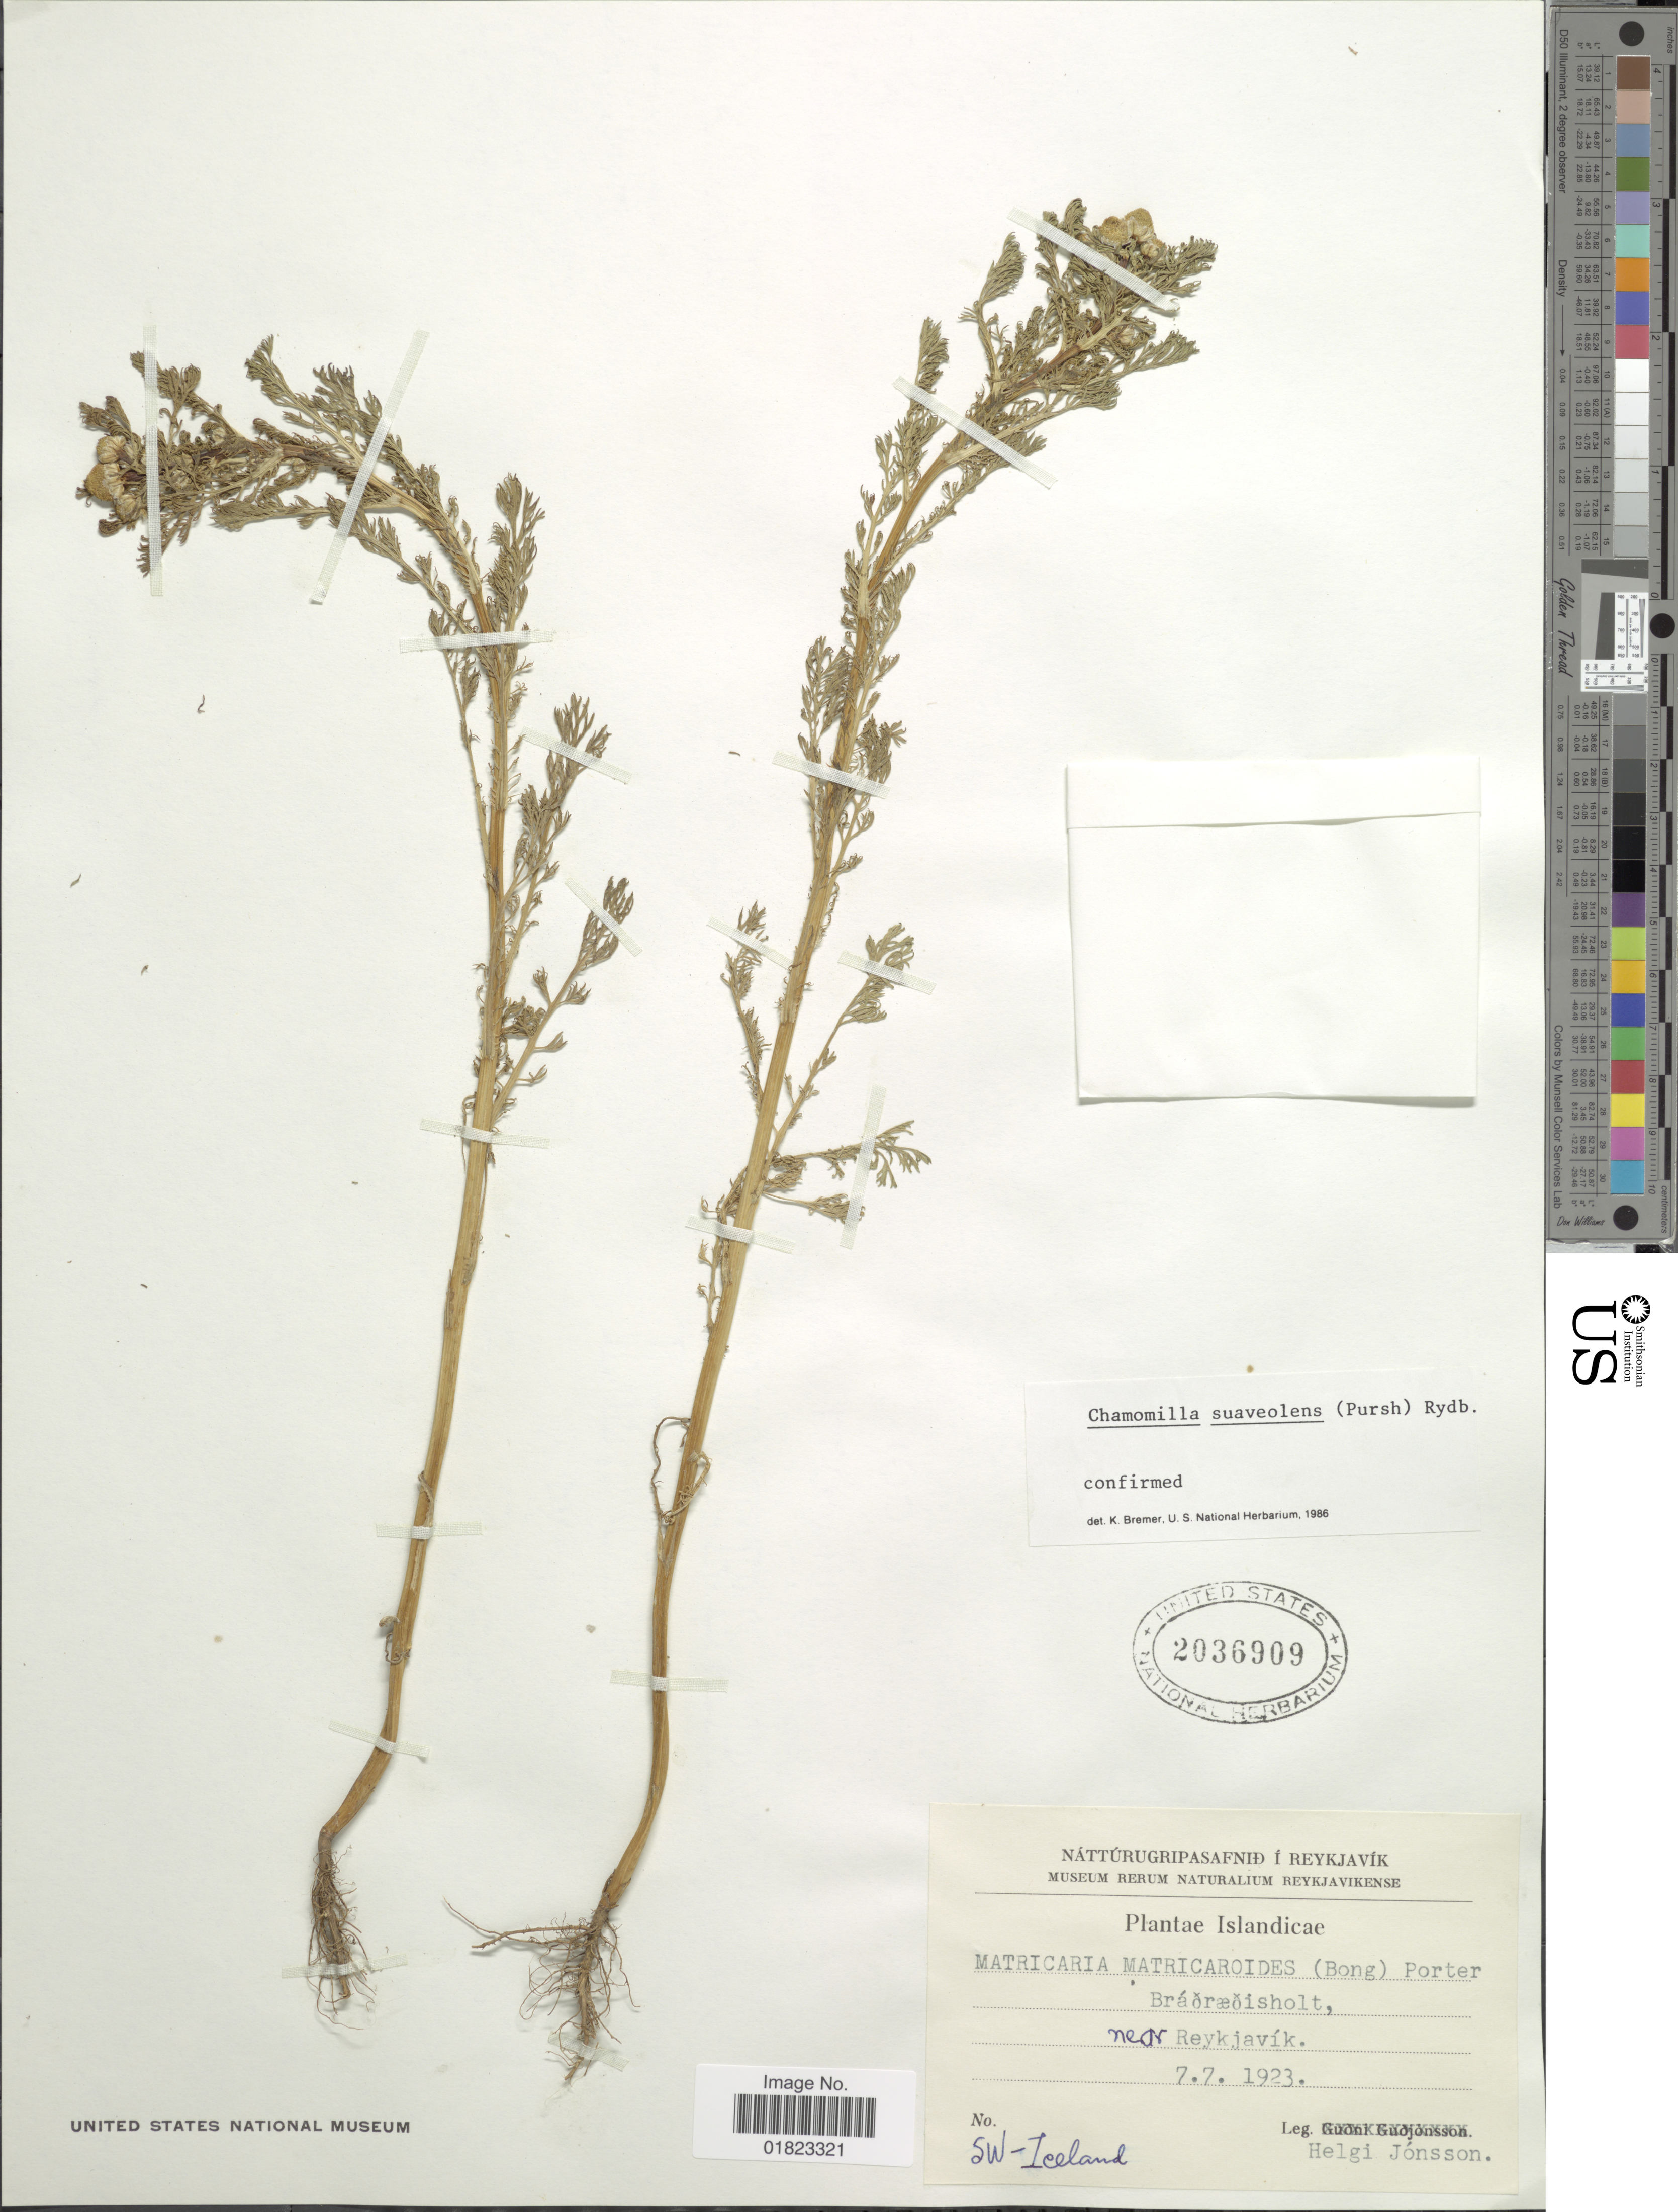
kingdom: Plantae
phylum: Tracheophyta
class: Magnoliopsida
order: Asterales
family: Asteraceae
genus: Matricaria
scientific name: Matricaria matricarioides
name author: (Less.) Porter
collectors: H. Jonsson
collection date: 1923-07-07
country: Iceland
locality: Islandicae. Near Reykjavik.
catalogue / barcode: US 2036909